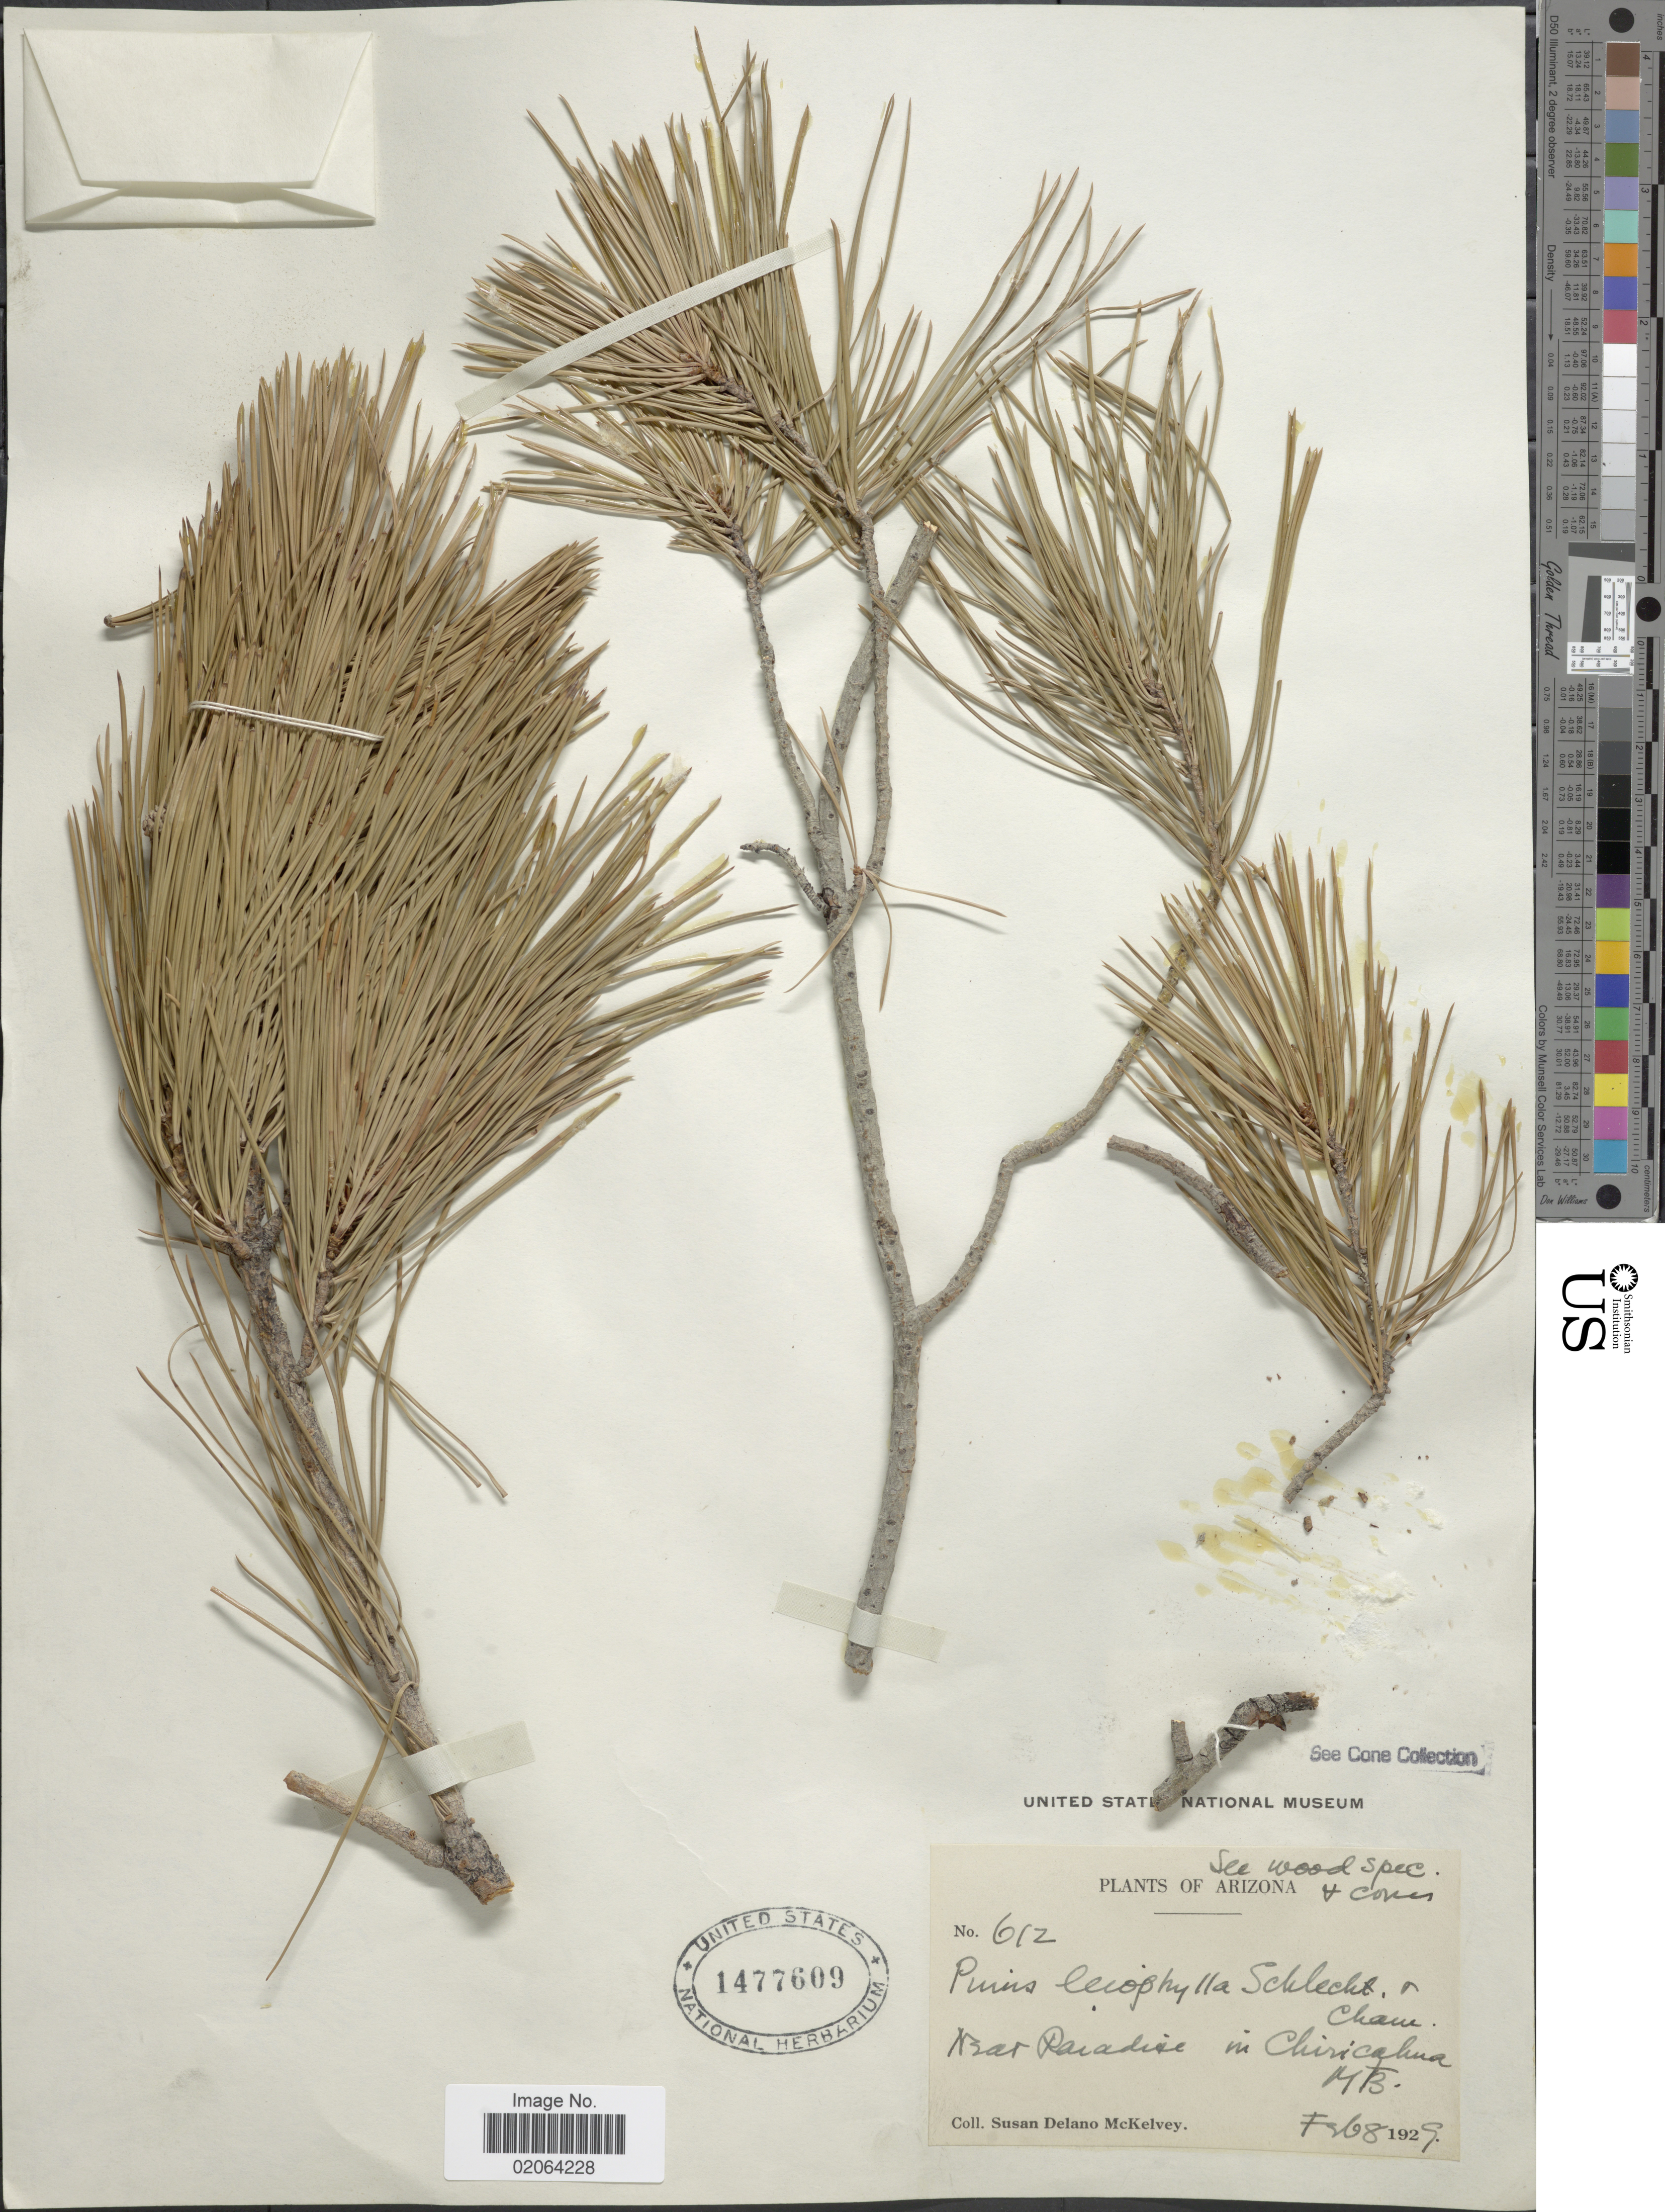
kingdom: Plantae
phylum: Tracheophyta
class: Pinopsida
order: Pinales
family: Pinaceae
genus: Pinus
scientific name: Pinus leiophylla var. chihuahuana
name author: (Engelm.) Shaw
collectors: S. A. McKelvey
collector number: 612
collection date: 1929-02-08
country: United States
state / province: Arizona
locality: Near Paradise in Chiricahua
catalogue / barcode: US 1477609